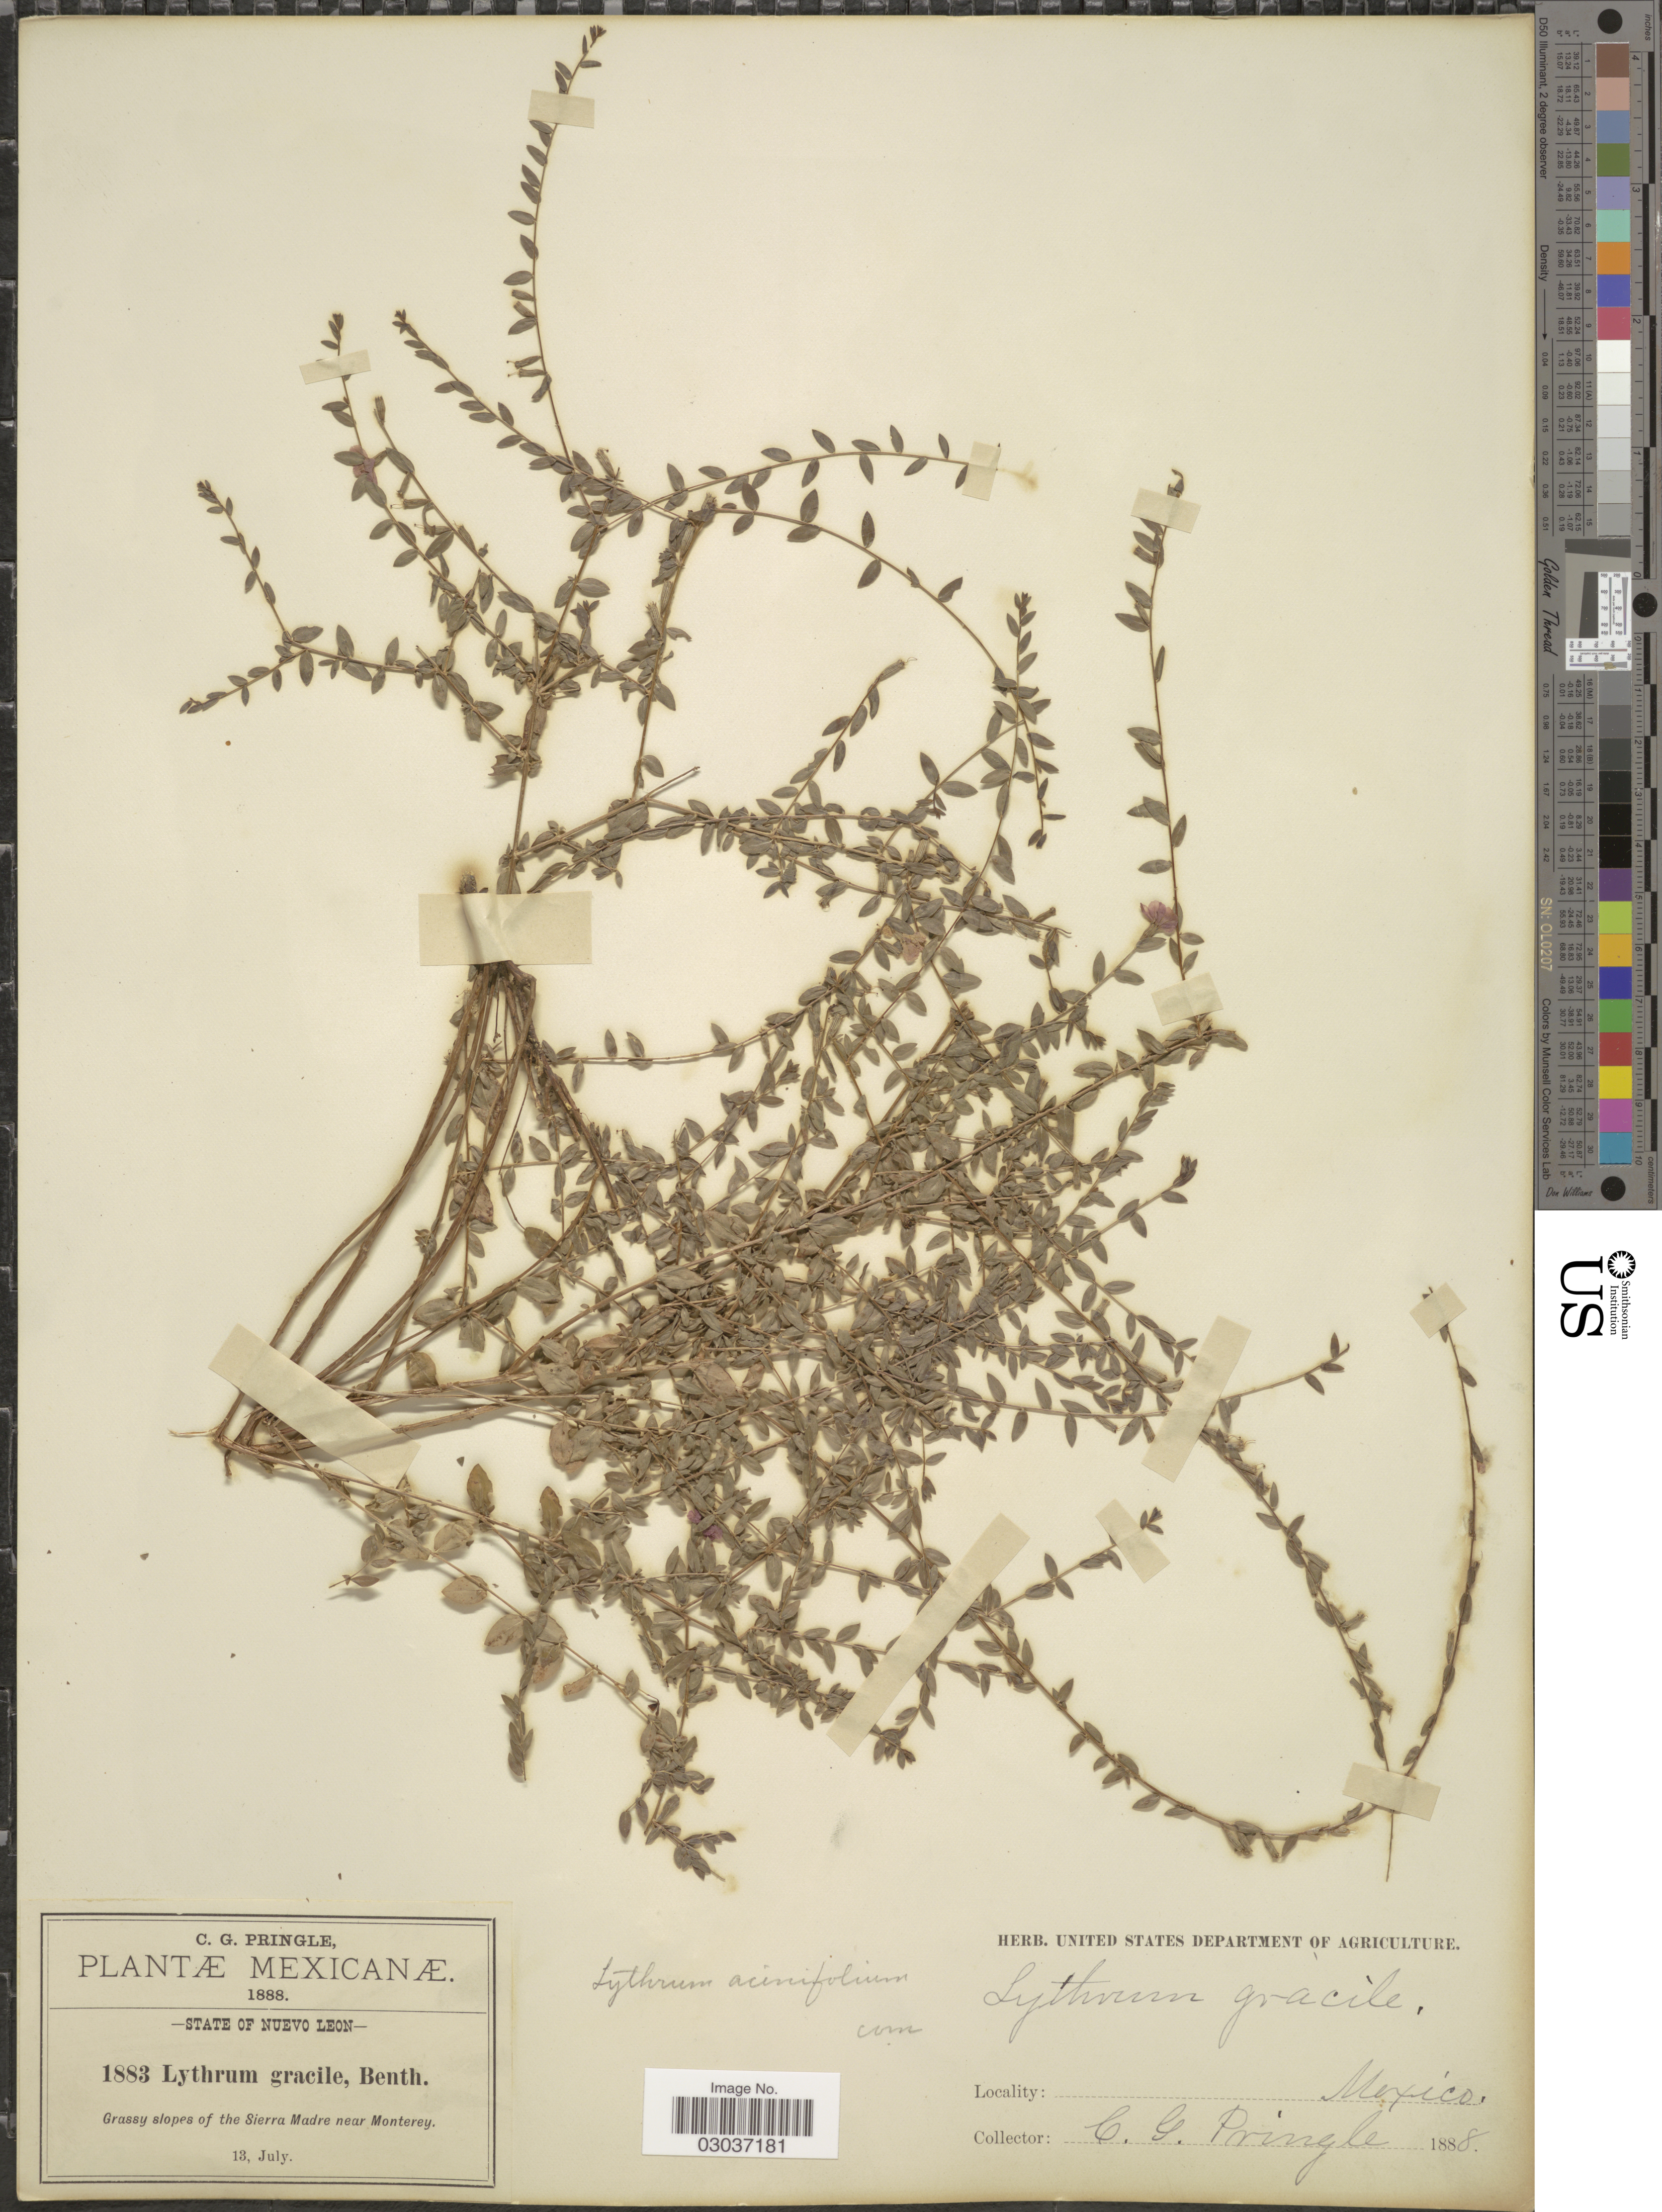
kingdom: Plantae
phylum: Tracheophyta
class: Magnoliopsida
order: Myrtales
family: Lythraceae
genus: Lythrum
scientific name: Lythrum acinifolium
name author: Sessé & Moc. ex Koehne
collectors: C. G. Pringle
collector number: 1883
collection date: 1888-07-13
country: Mexico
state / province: Nuevo León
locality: Grassy slopes of the Sierra Madre near Monterey.